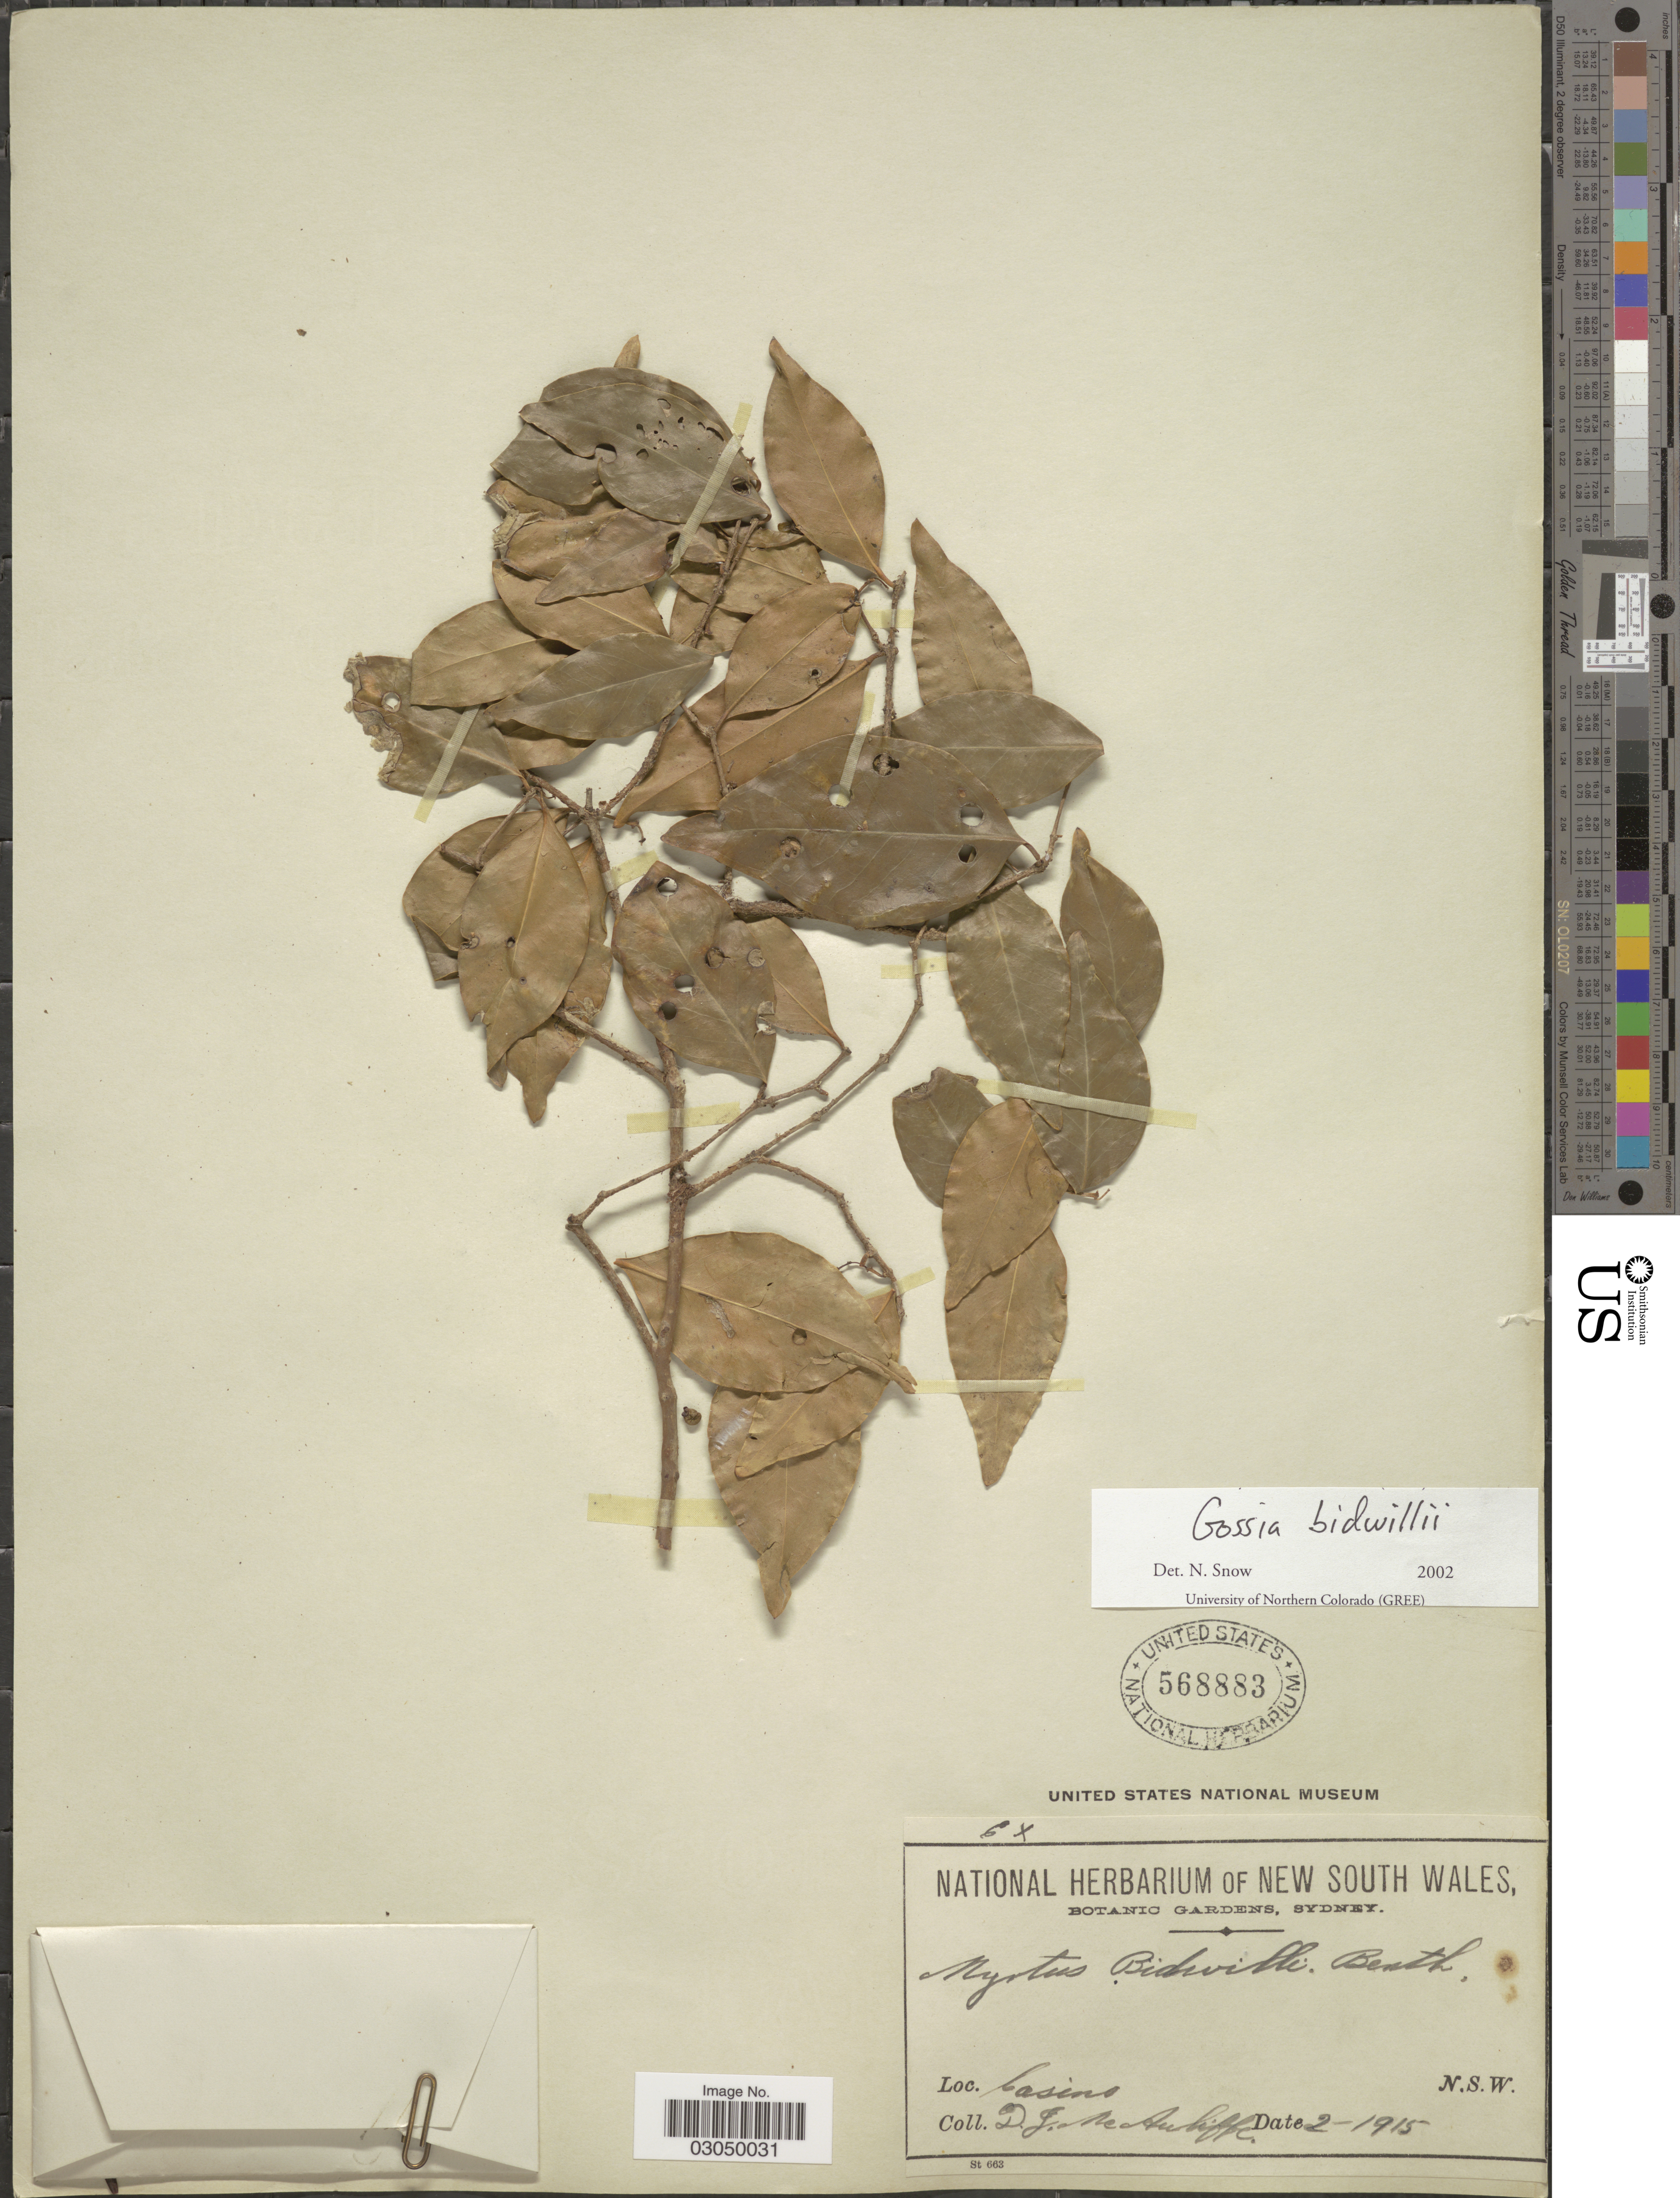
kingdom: Plantae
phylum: Tracheophyta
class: Magnoliopsida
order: Myrtales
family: Myrtaceae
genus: Gossia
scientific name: Gossia bidwillii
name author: (Benth.) N. Snow & Guymer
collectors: D. McAuliffe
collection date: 1915-02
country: Australia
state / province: New South Wales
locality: Casino. N.S.W.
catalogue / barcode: US 568883